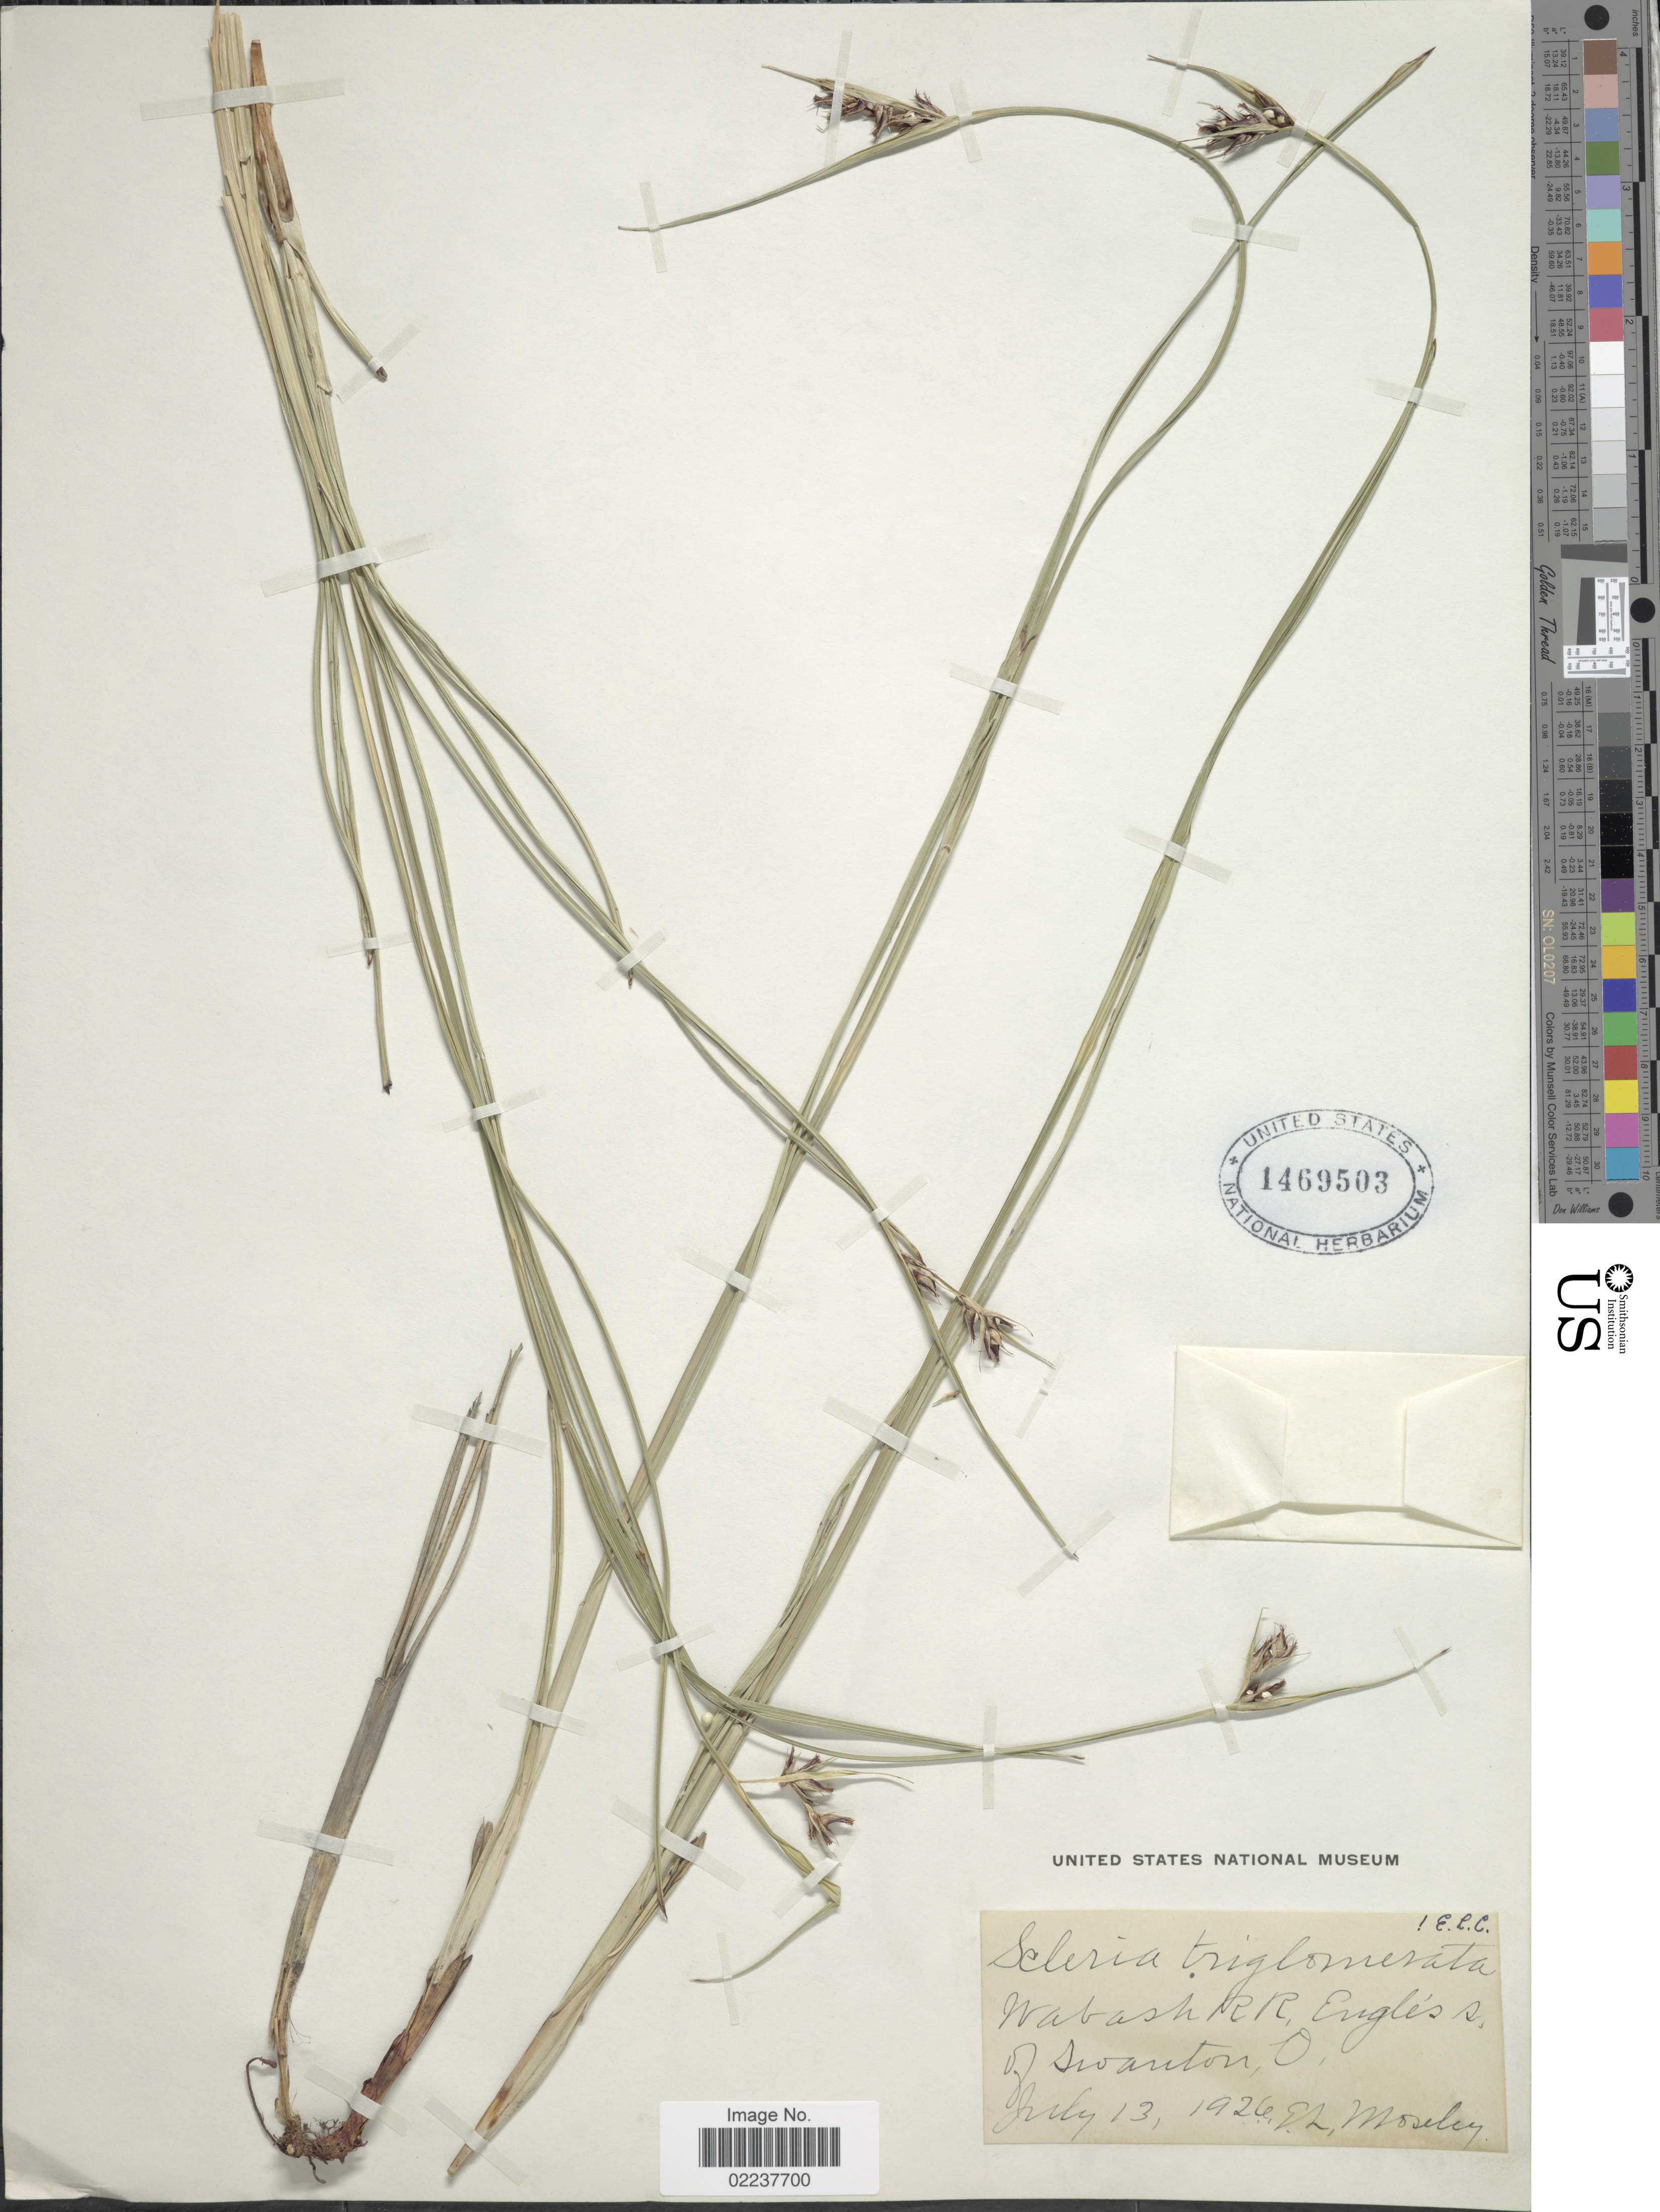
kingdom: Plantae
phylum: Tracheophyta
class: Liliopsida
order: Poales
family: Cyperaceae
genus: Scleria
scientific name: Scleria triglomerata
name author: Michx.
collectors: E. Moseley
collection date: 1926-07-13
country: United States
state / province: Ohio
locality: Wabash RR Engels s of Swanton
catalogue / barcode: US 1469503